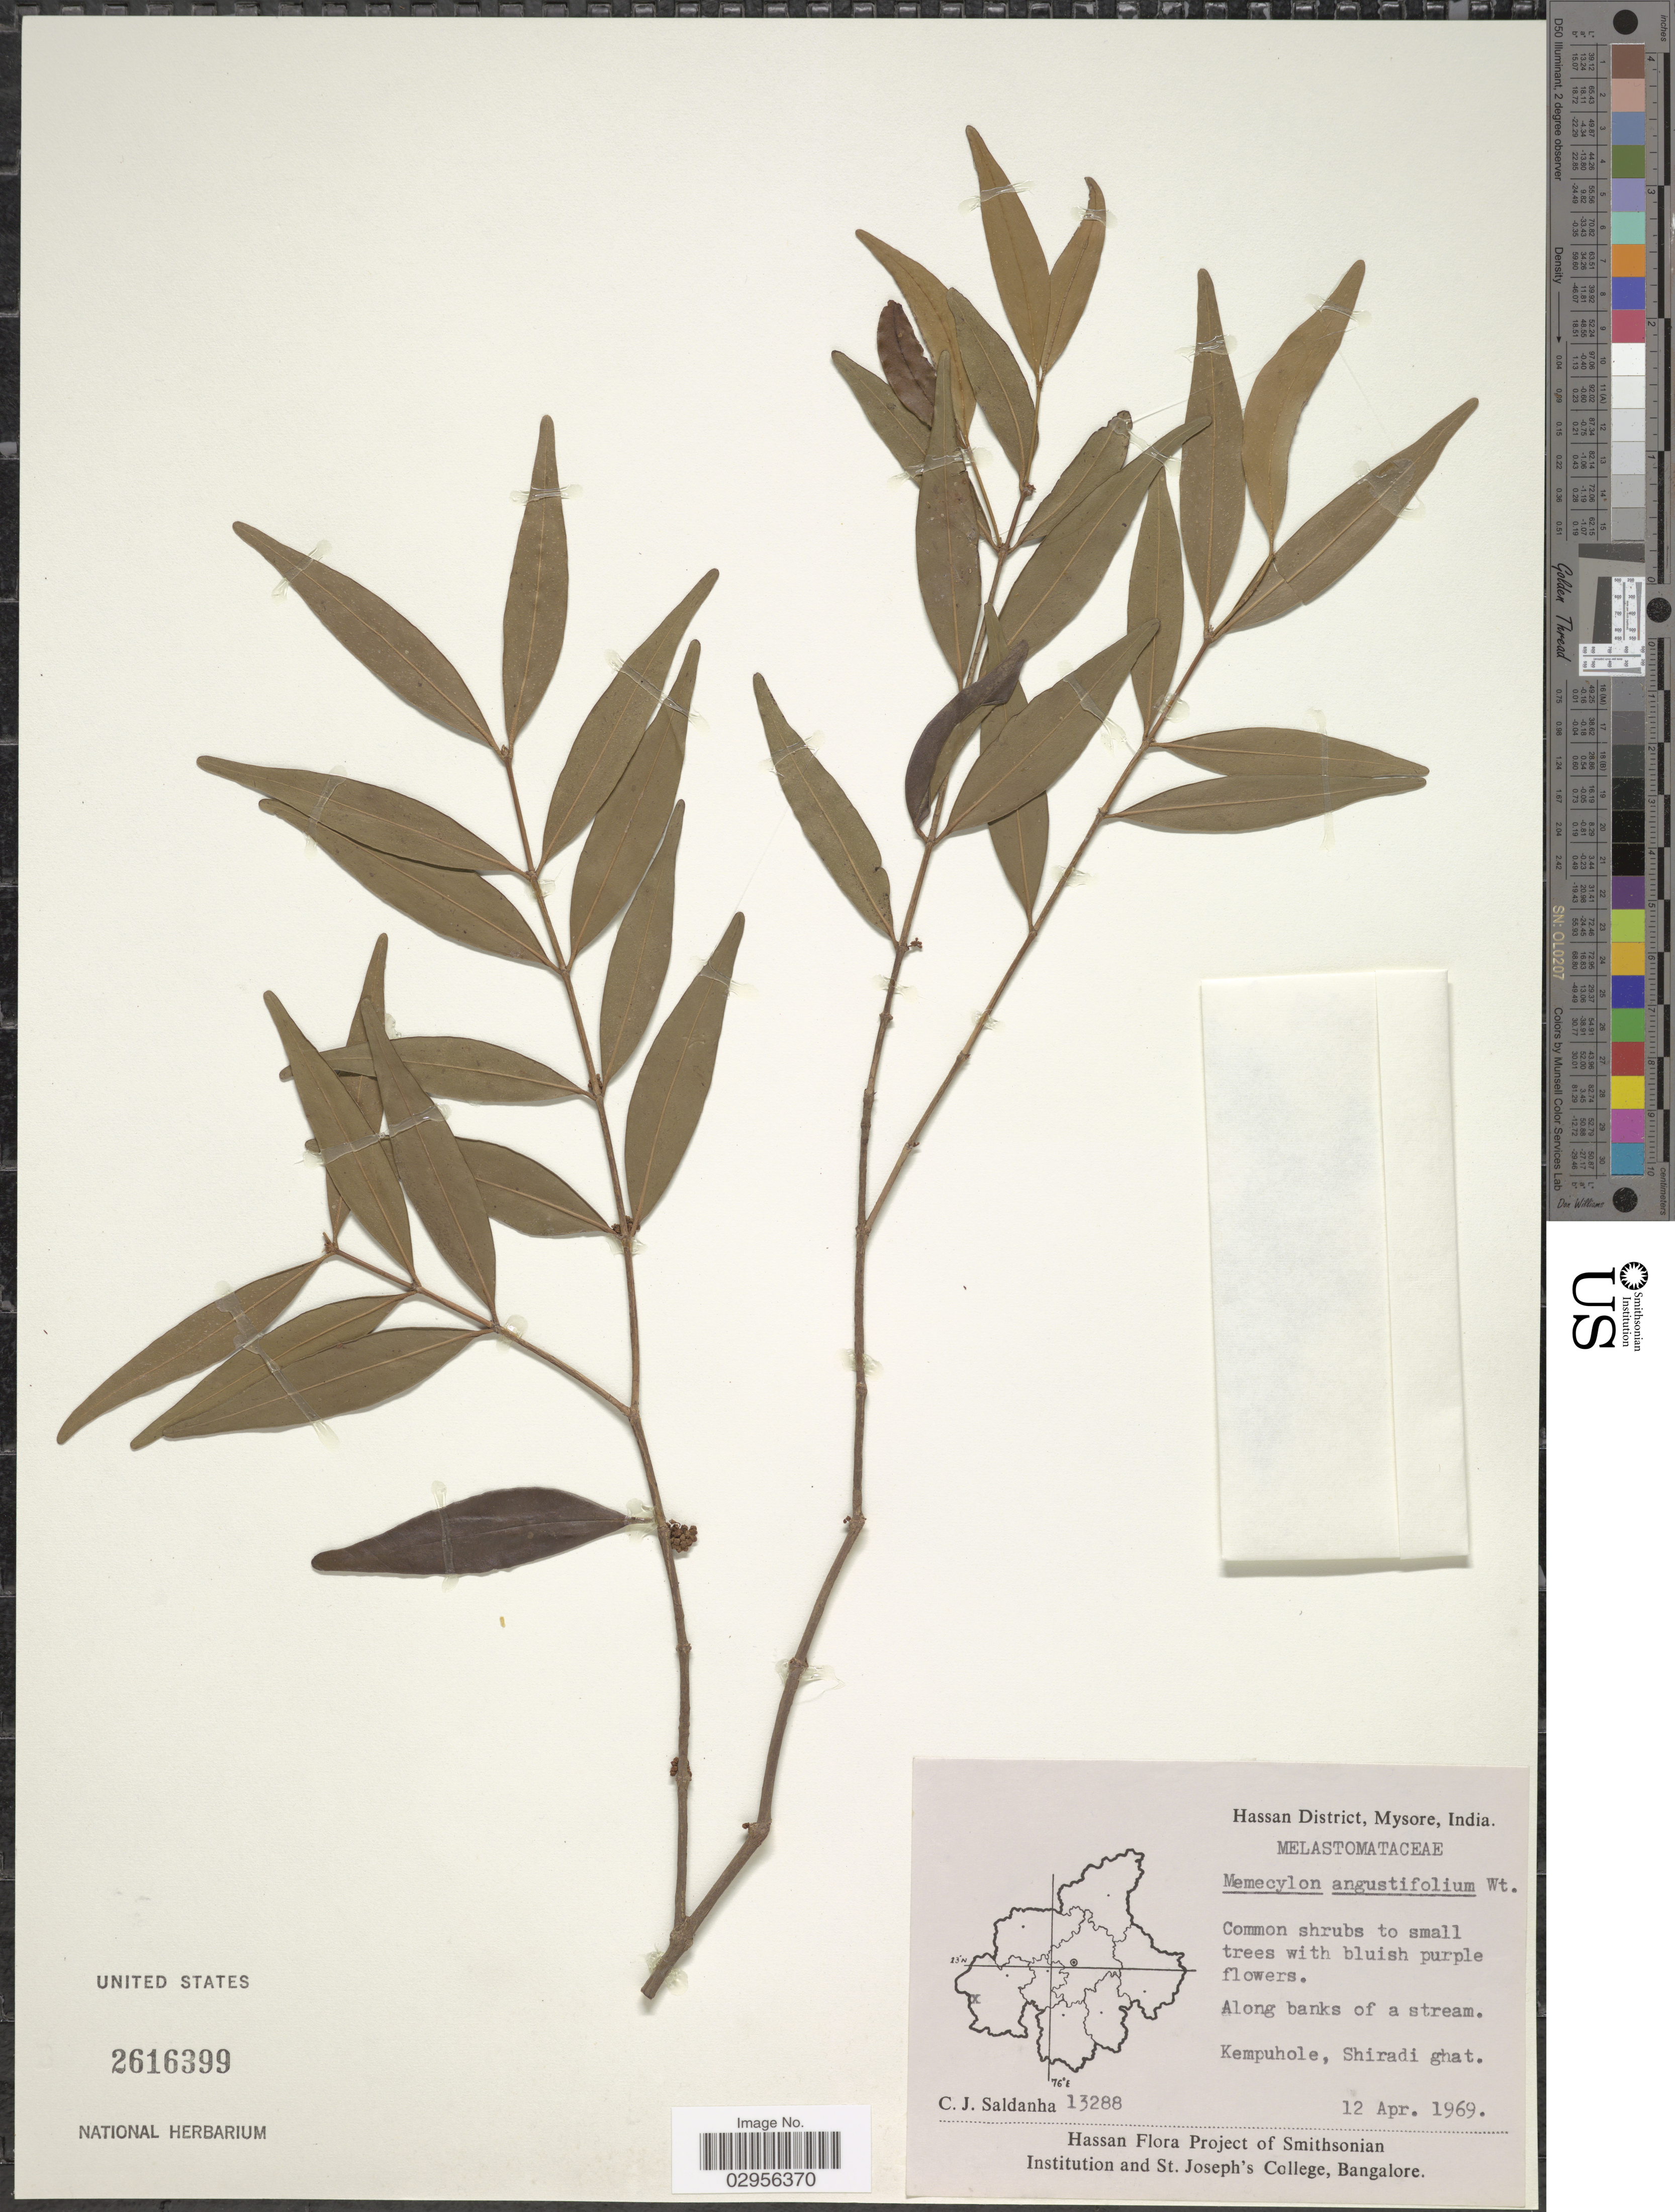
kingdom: Plantae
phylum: Tracheophyta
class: Magnoliopsida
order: Myrtales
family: Melastomataceae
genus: Memecylon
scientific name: Memecylon angustifolium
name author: Wight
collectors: C. J. Saldanha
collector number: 13288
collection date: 1969-04-12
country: India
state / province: Karnataka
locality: Hassan District, Mysore. Kempuhole, Shiradi ghat.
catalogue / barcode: US 2616399